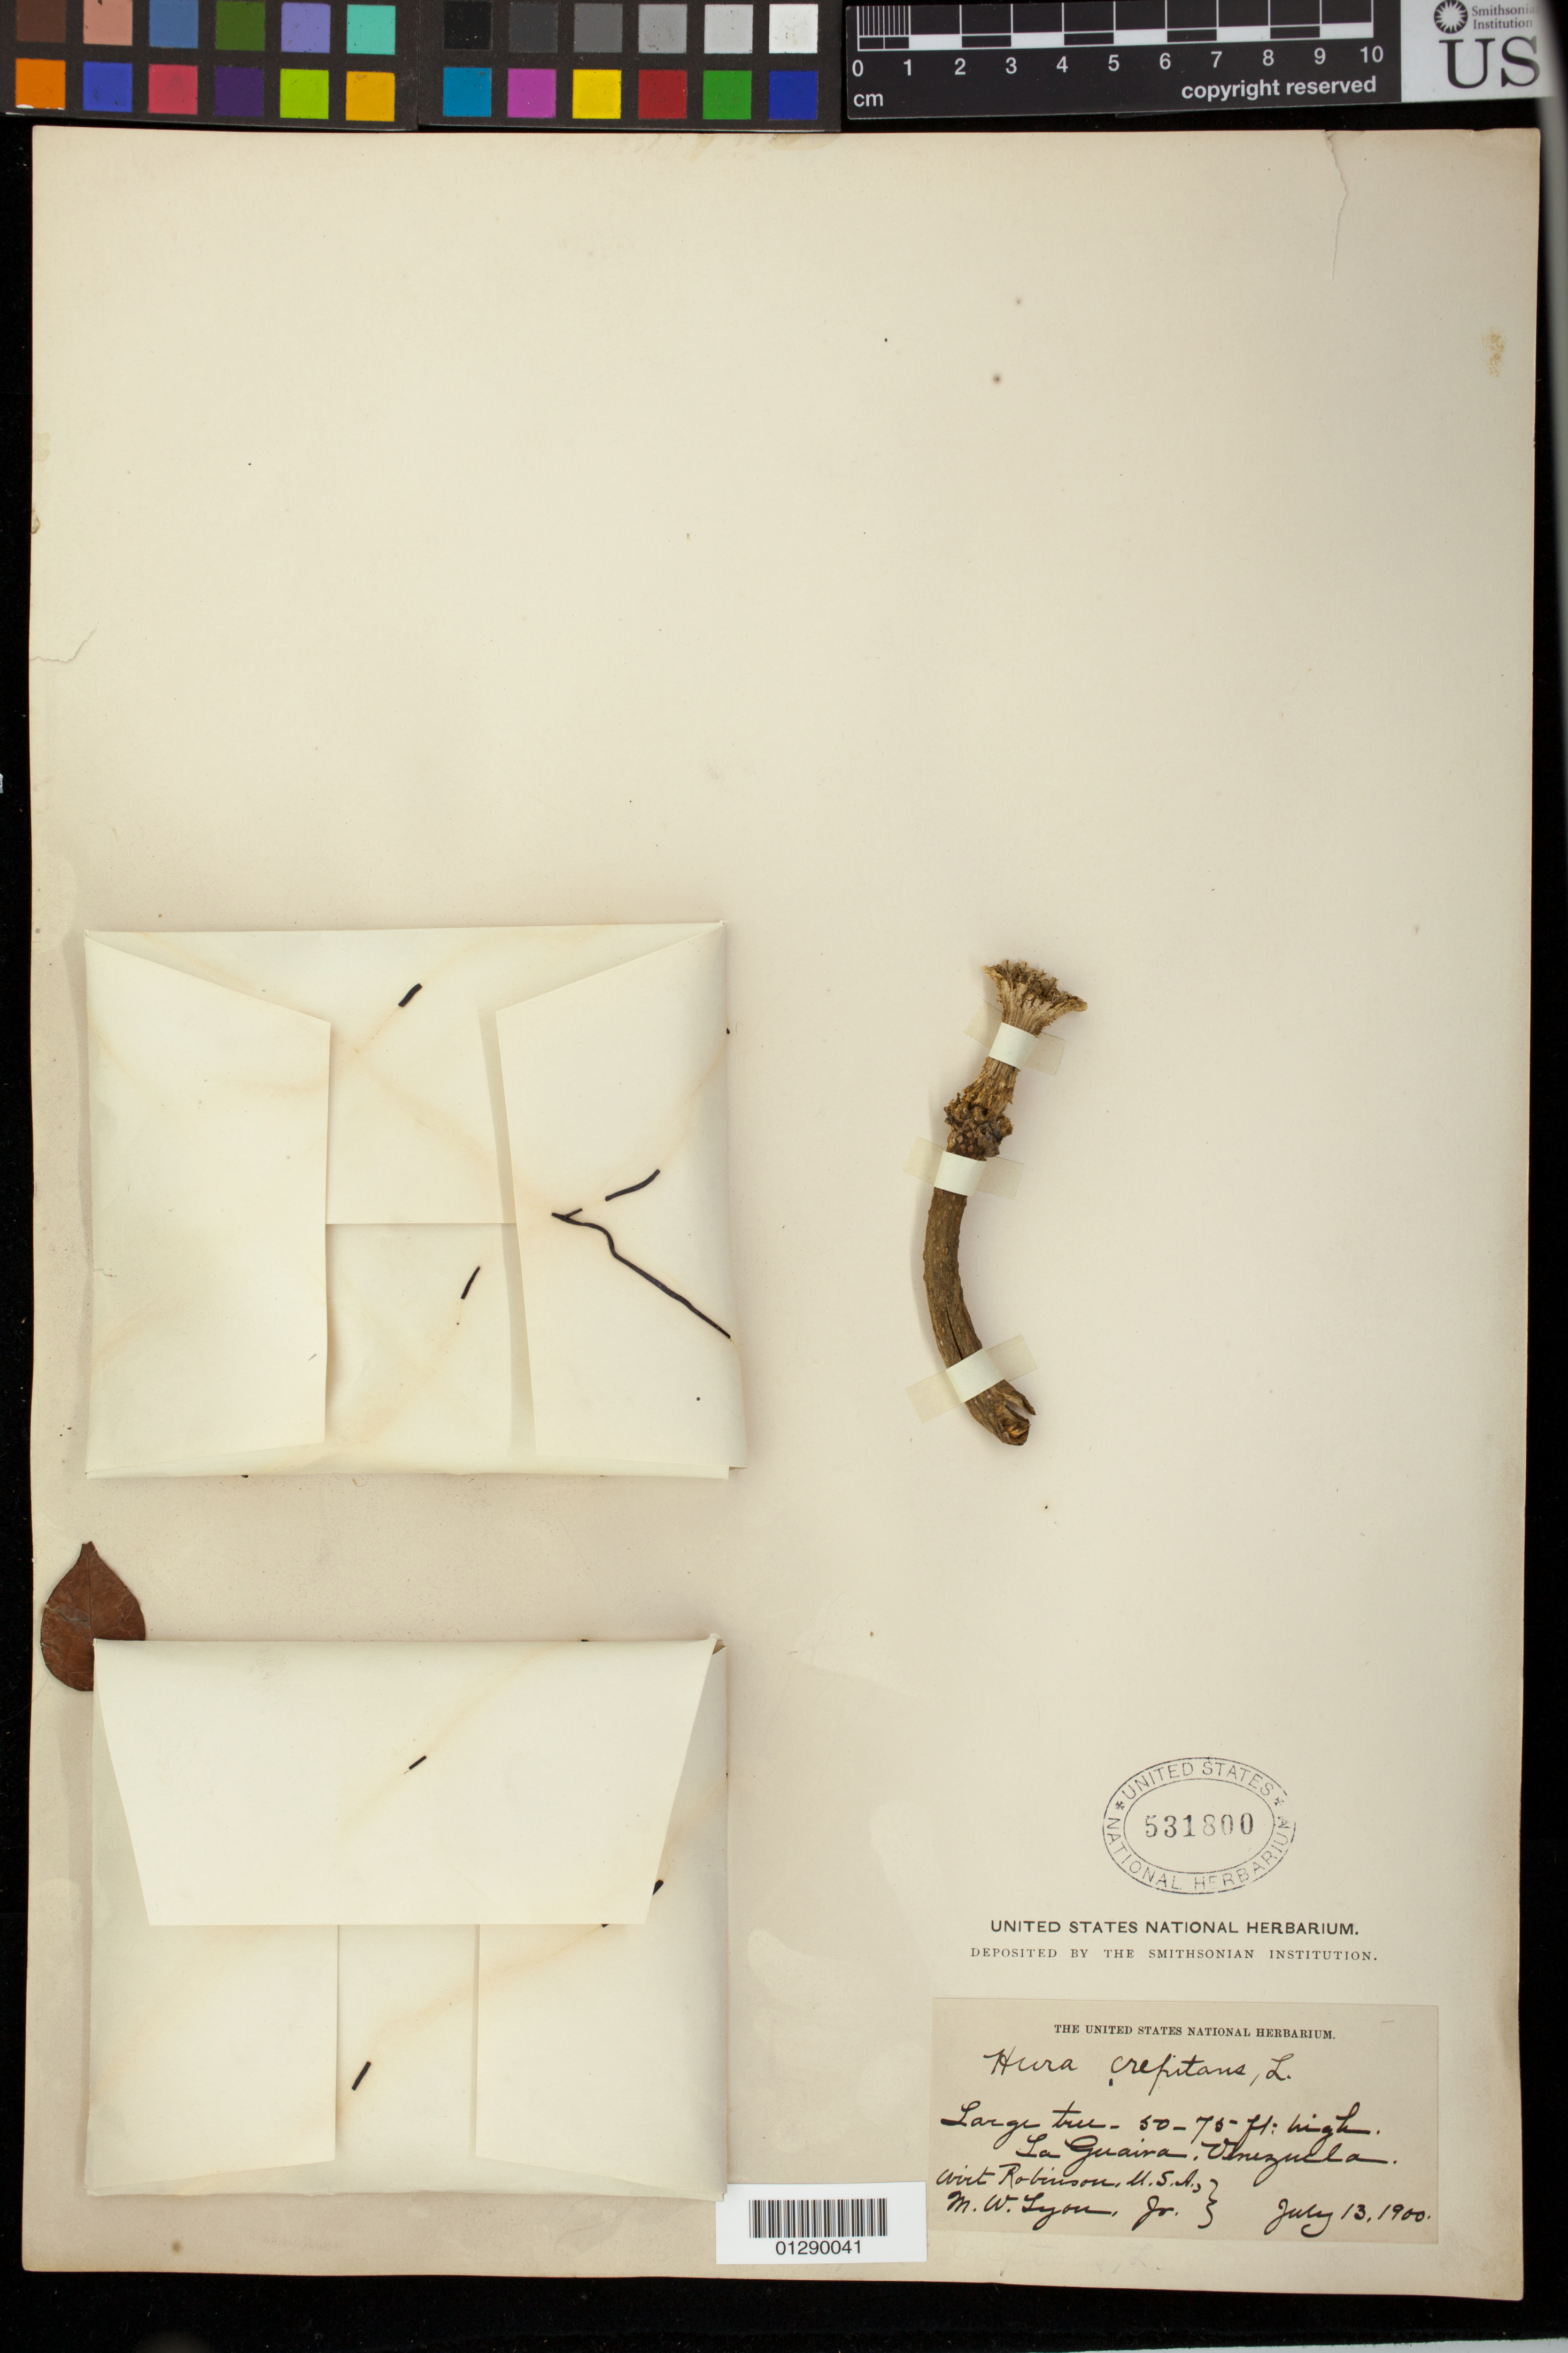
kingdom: Plantae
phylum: Tracheophyta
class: Magnoliopsida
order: Malpighiales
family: Euphorbiaceae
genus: Hura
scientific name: Hura crepitans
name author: L.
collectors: W. Robinson & M. W. Lyon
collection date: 1900-07-13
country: Venezuela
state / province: Vargas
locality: La Guaira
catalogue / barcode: US 531800